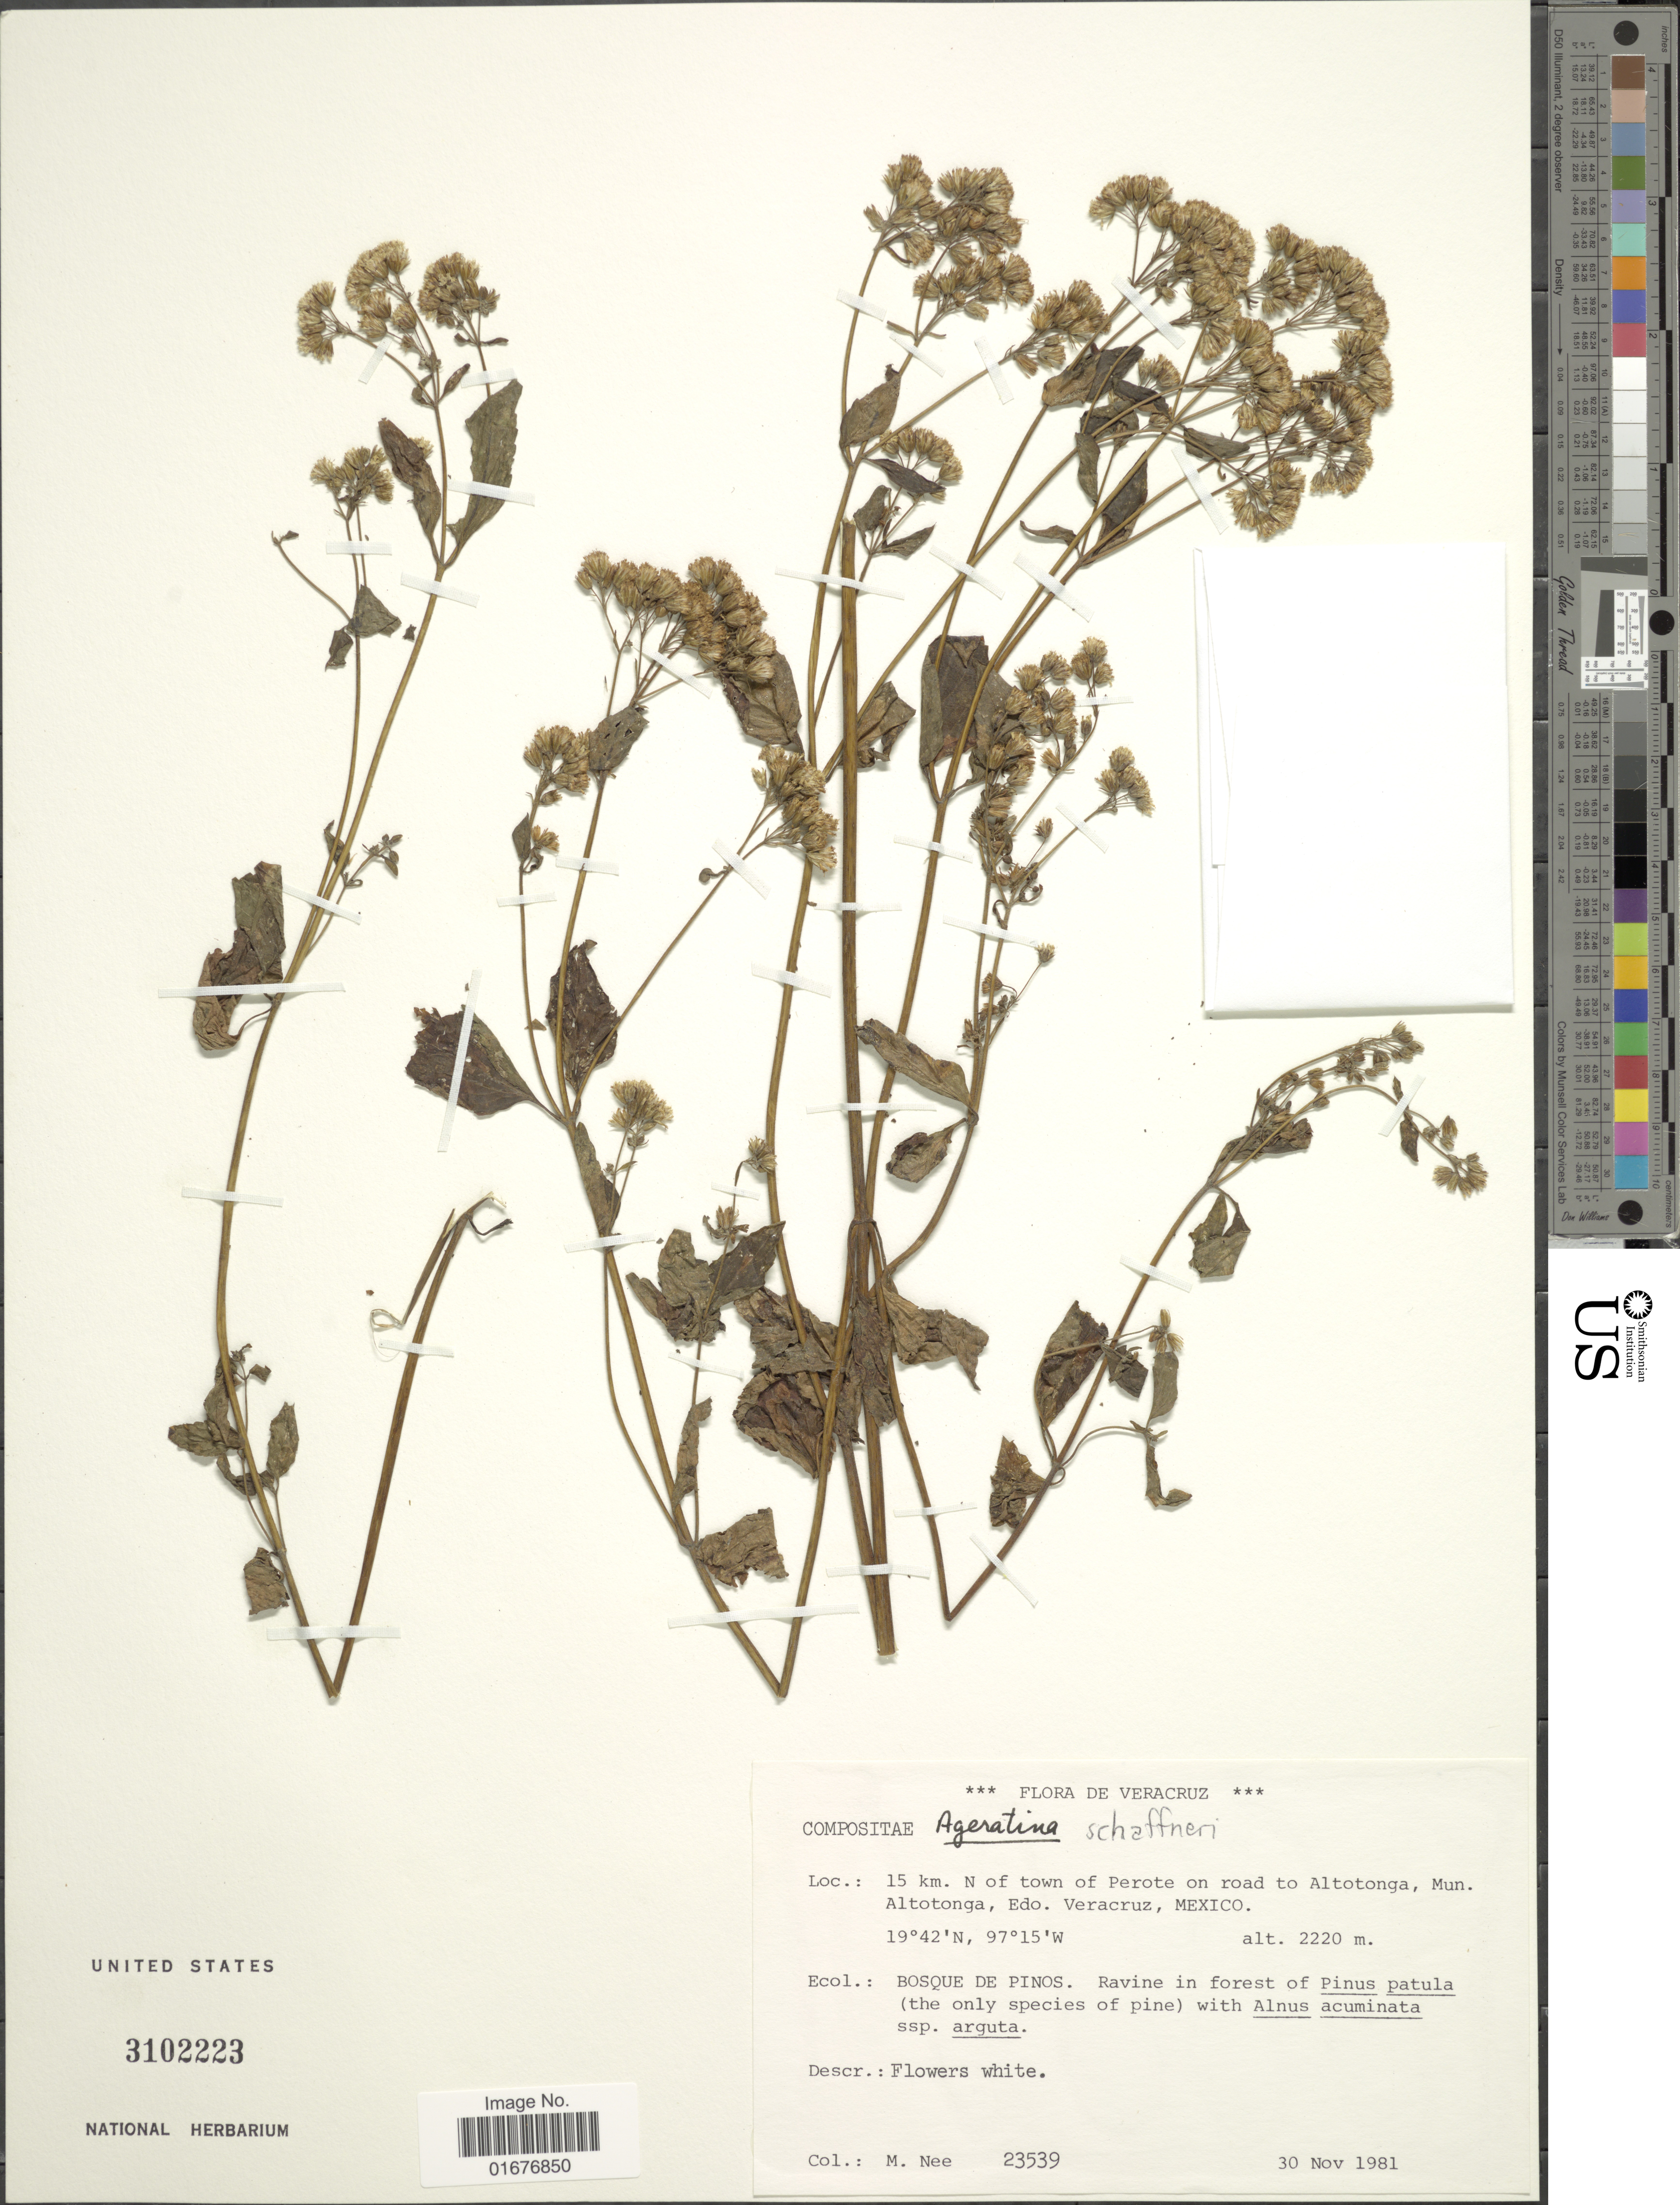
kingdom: Plantae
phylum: Tracheophyta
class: Magnoliopsida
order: Asterales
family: Asteraceae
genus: Ageratina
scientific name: Ageratina schaffneri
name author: (Sch. Bip. ex B.L. Rob.) R.M. King & H. Rob.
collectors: M. Nee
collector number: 23539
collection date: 1981-11-30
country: Mexico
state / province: Veracruz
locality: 15 km. N of town of Perote on road to Altotonga, Mun. Altotonga, Edo. Veracruz, Mexico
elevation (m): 2220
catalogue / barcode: US 3102223